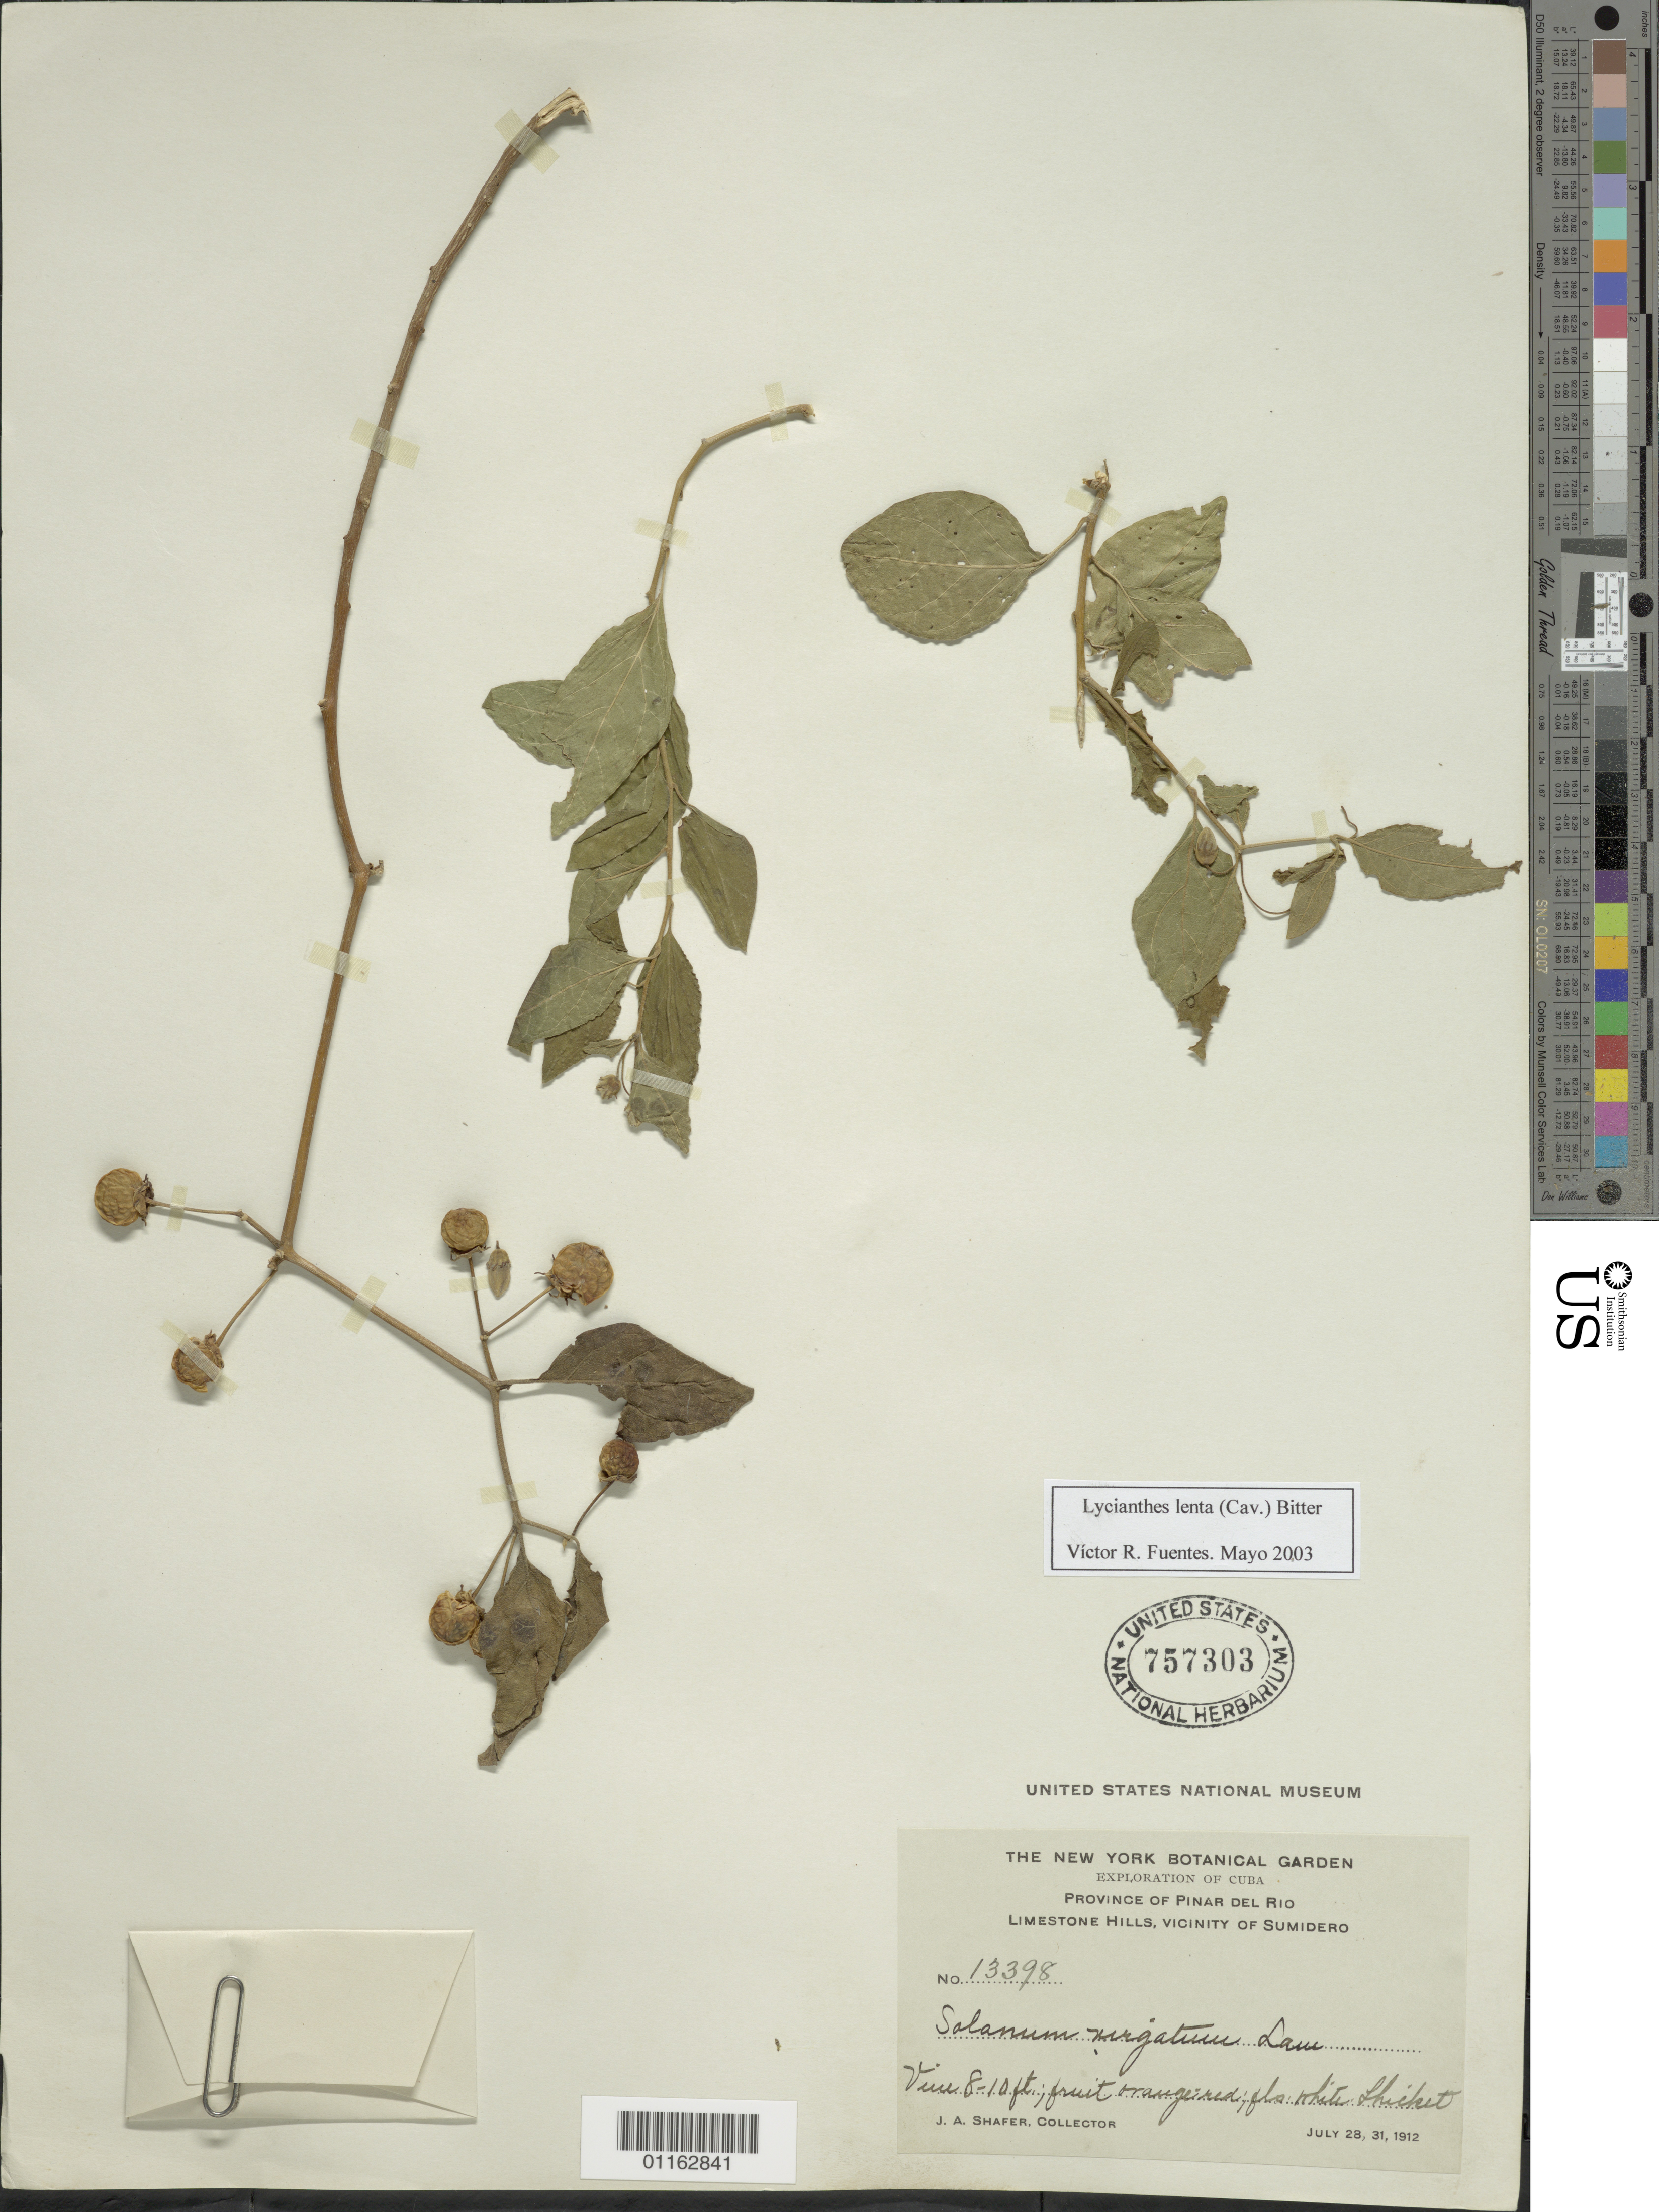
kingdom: Plantae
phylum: Tracheophyta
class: Magnoliopsida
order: Solanales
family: Solanaceae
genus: Lycianthes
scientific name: Lycianthes lenta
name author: (Cav.) Bitter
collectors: J. A. Shafer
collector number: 13398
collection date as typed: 28 Jul 1912 and 31 Jul 1912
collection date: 1912-07-28,1912-07-31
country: Cuba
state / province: Pinar del Rio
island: Cuba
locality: Limestone hills, Vicinity of Sumidero; thicket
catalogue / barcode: US 757303